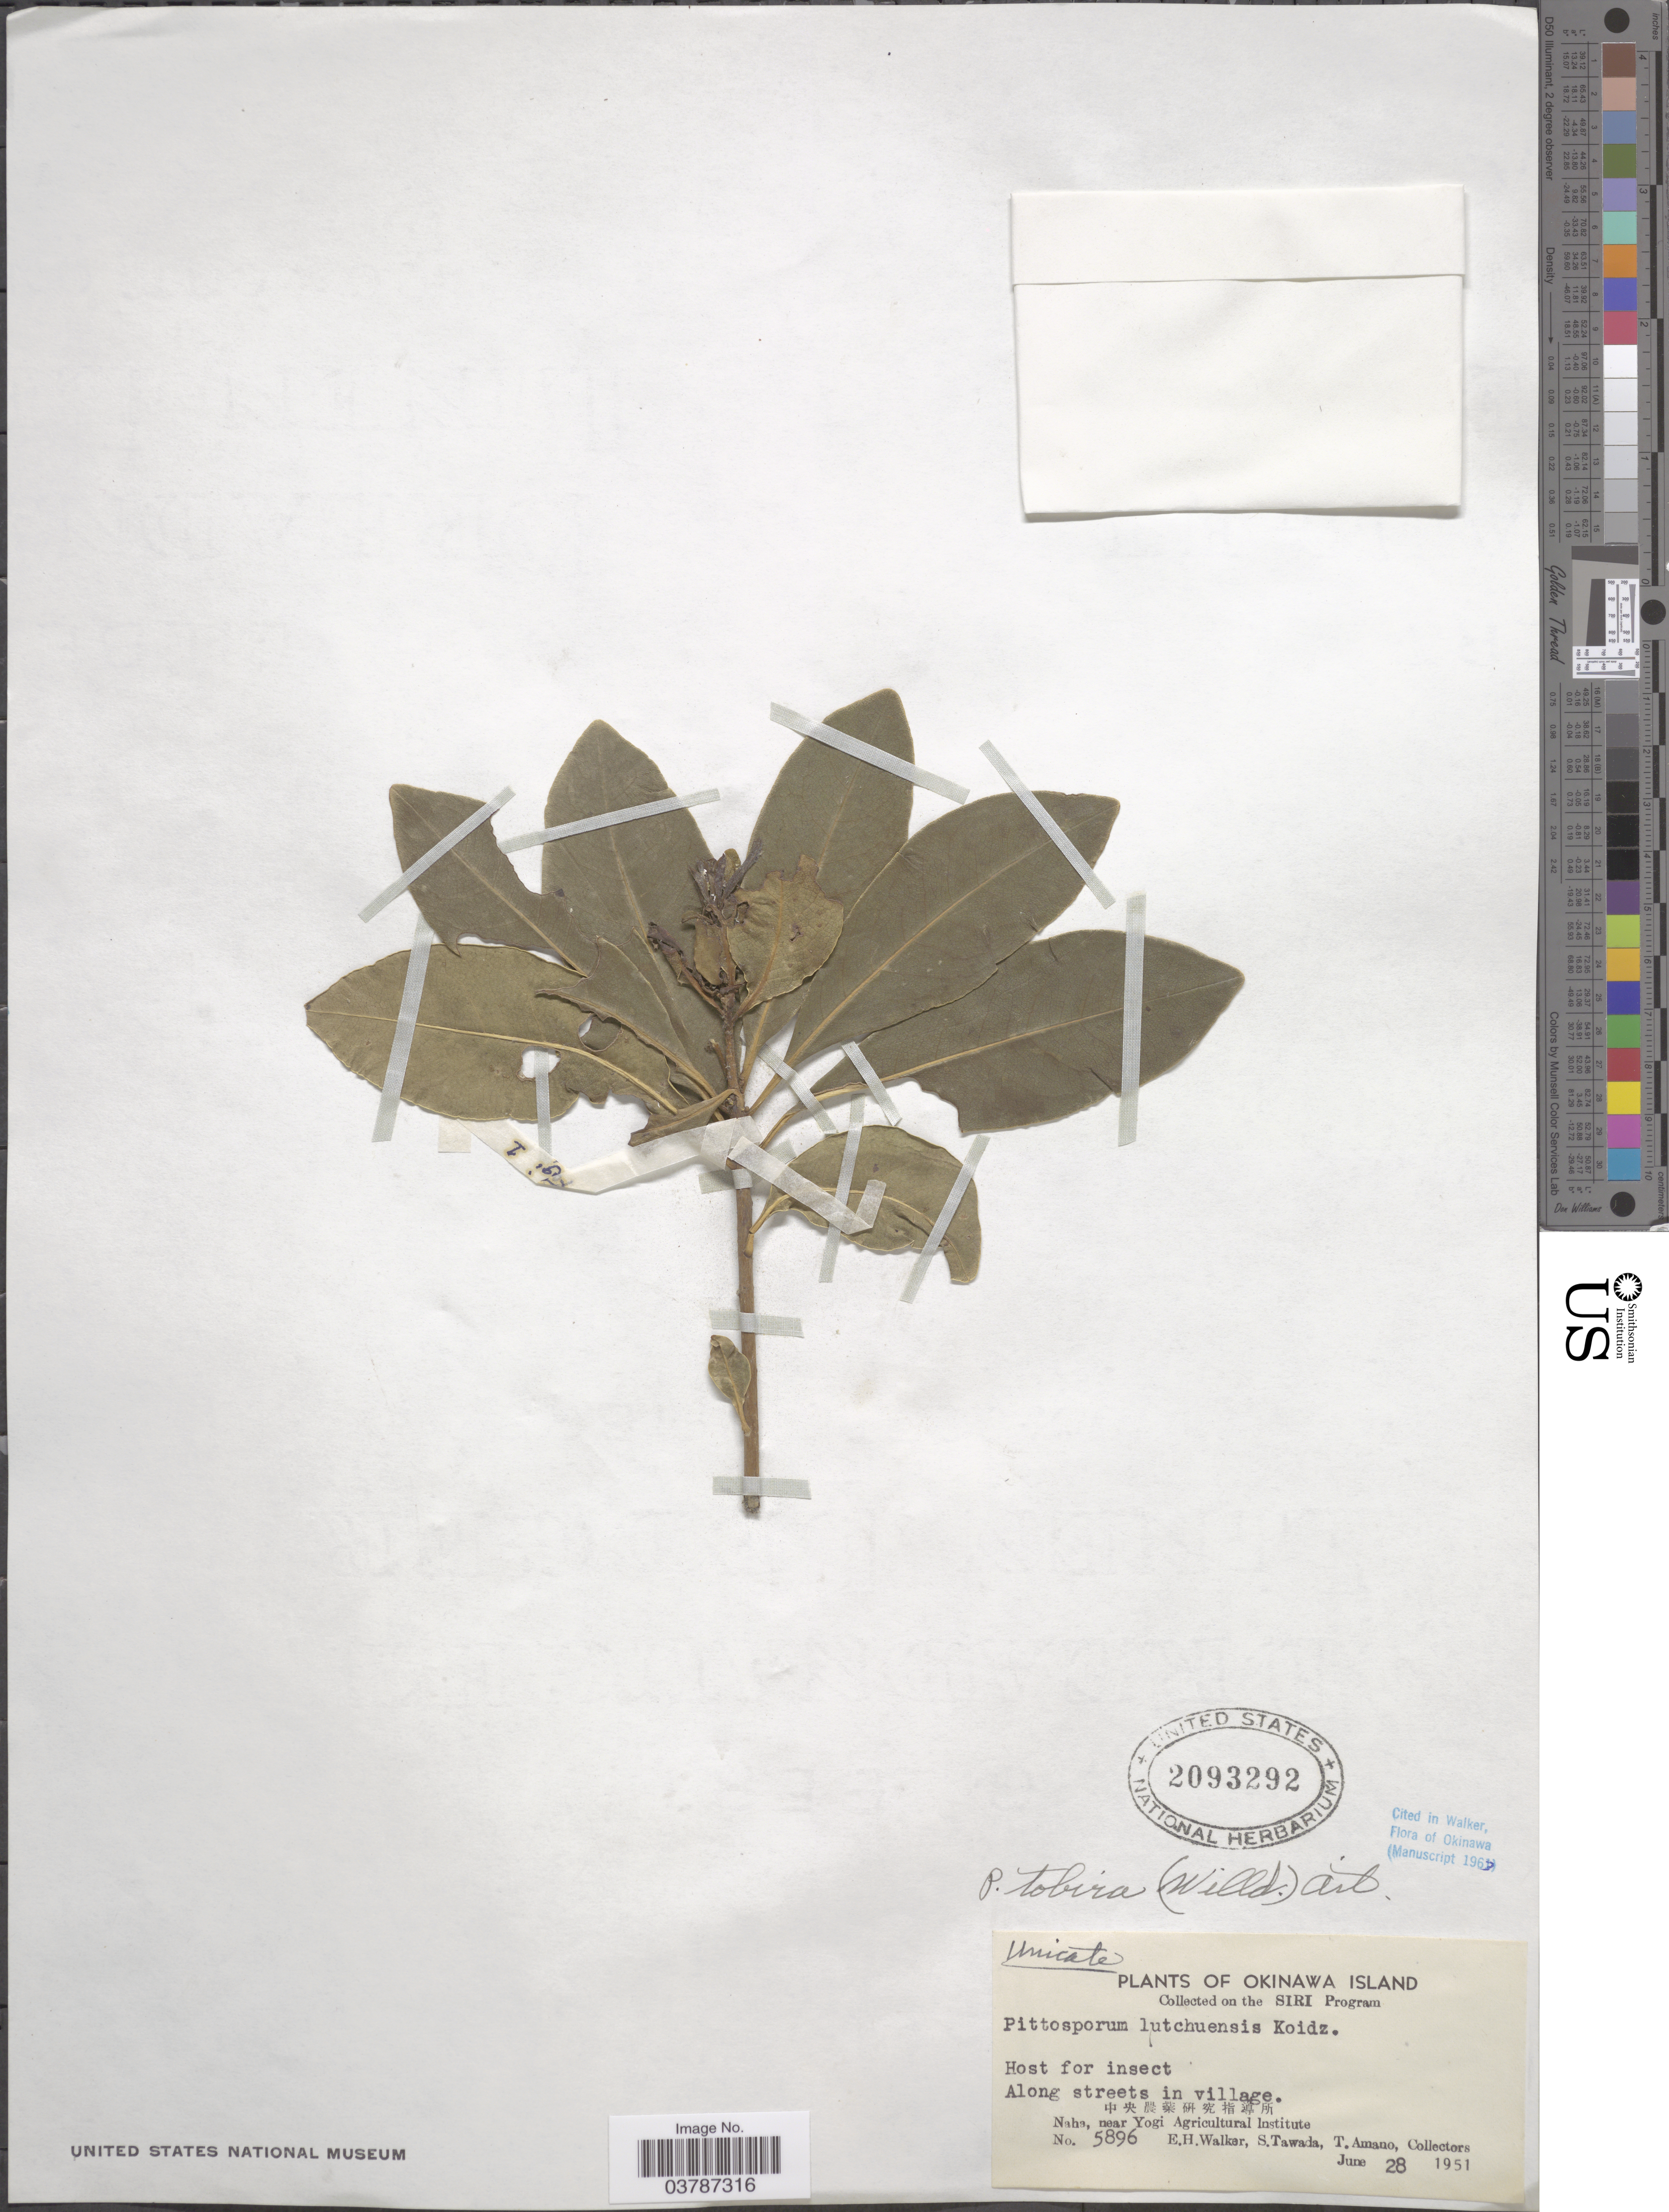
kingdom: Plantae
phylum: Tracheophyta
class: Magnoliopsida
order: Apiales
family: Pittosporaceae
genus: Pittosporum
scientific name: Pittosporum tobira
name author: (Thunb.) W.T. Aiton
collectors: E. H. Walker, S. Tawada & T. Amano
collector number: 5896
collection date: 1951-06-28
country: Japan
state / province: Okinawa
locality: Okinawa Island. Along streets in village. Naha, near Yogi Agricultural Institute.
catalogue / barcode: US 2093292